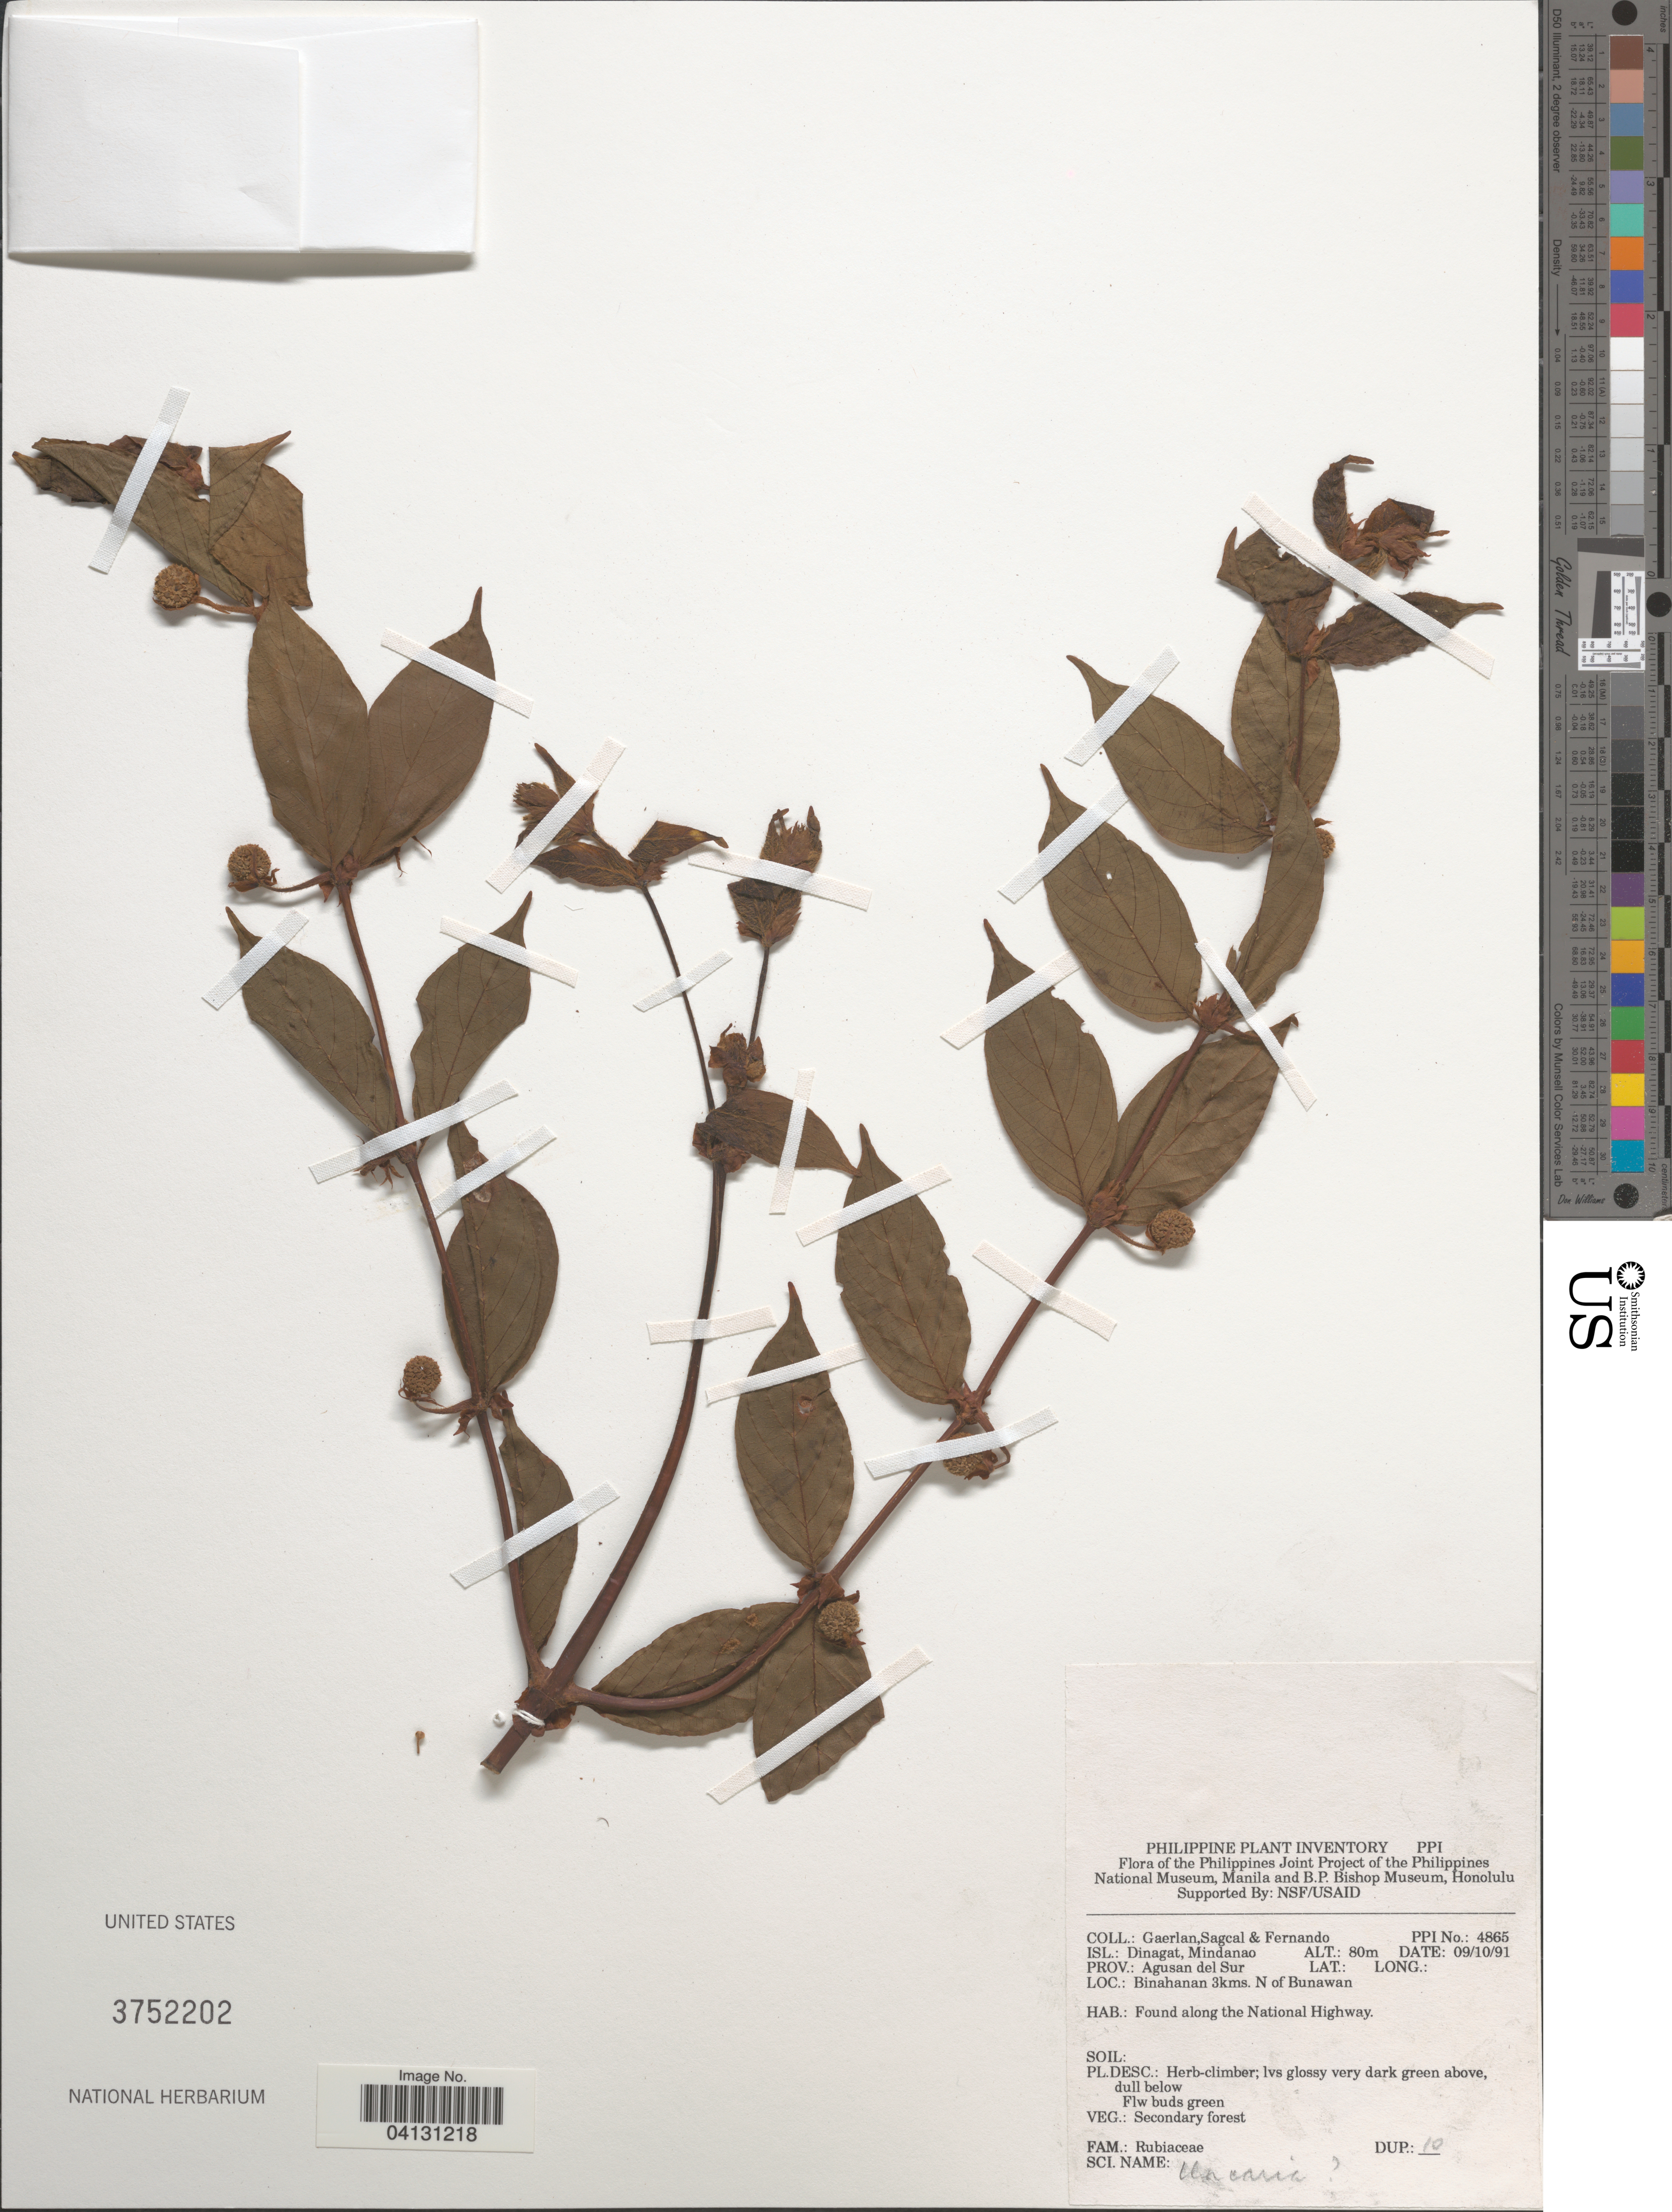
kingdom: Plantae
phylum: Tracheophyta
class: Magnoliopsida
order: Gentianales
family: Rubiaceae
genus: Uncaria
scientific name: Uncaria sp.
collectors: Gaerlan, E. Sagcal & -- Fernando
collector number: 4865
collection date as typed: Transcribed d/m/y: 9/10/91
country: Philippines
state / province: Caraga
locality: Isl.: Dinagat, Mindanao. Prov.: Agusan del Sur. Binahanan 3kms. N of Bunawan. Found along the National Highway.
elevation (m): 80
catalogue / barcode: US 3752202